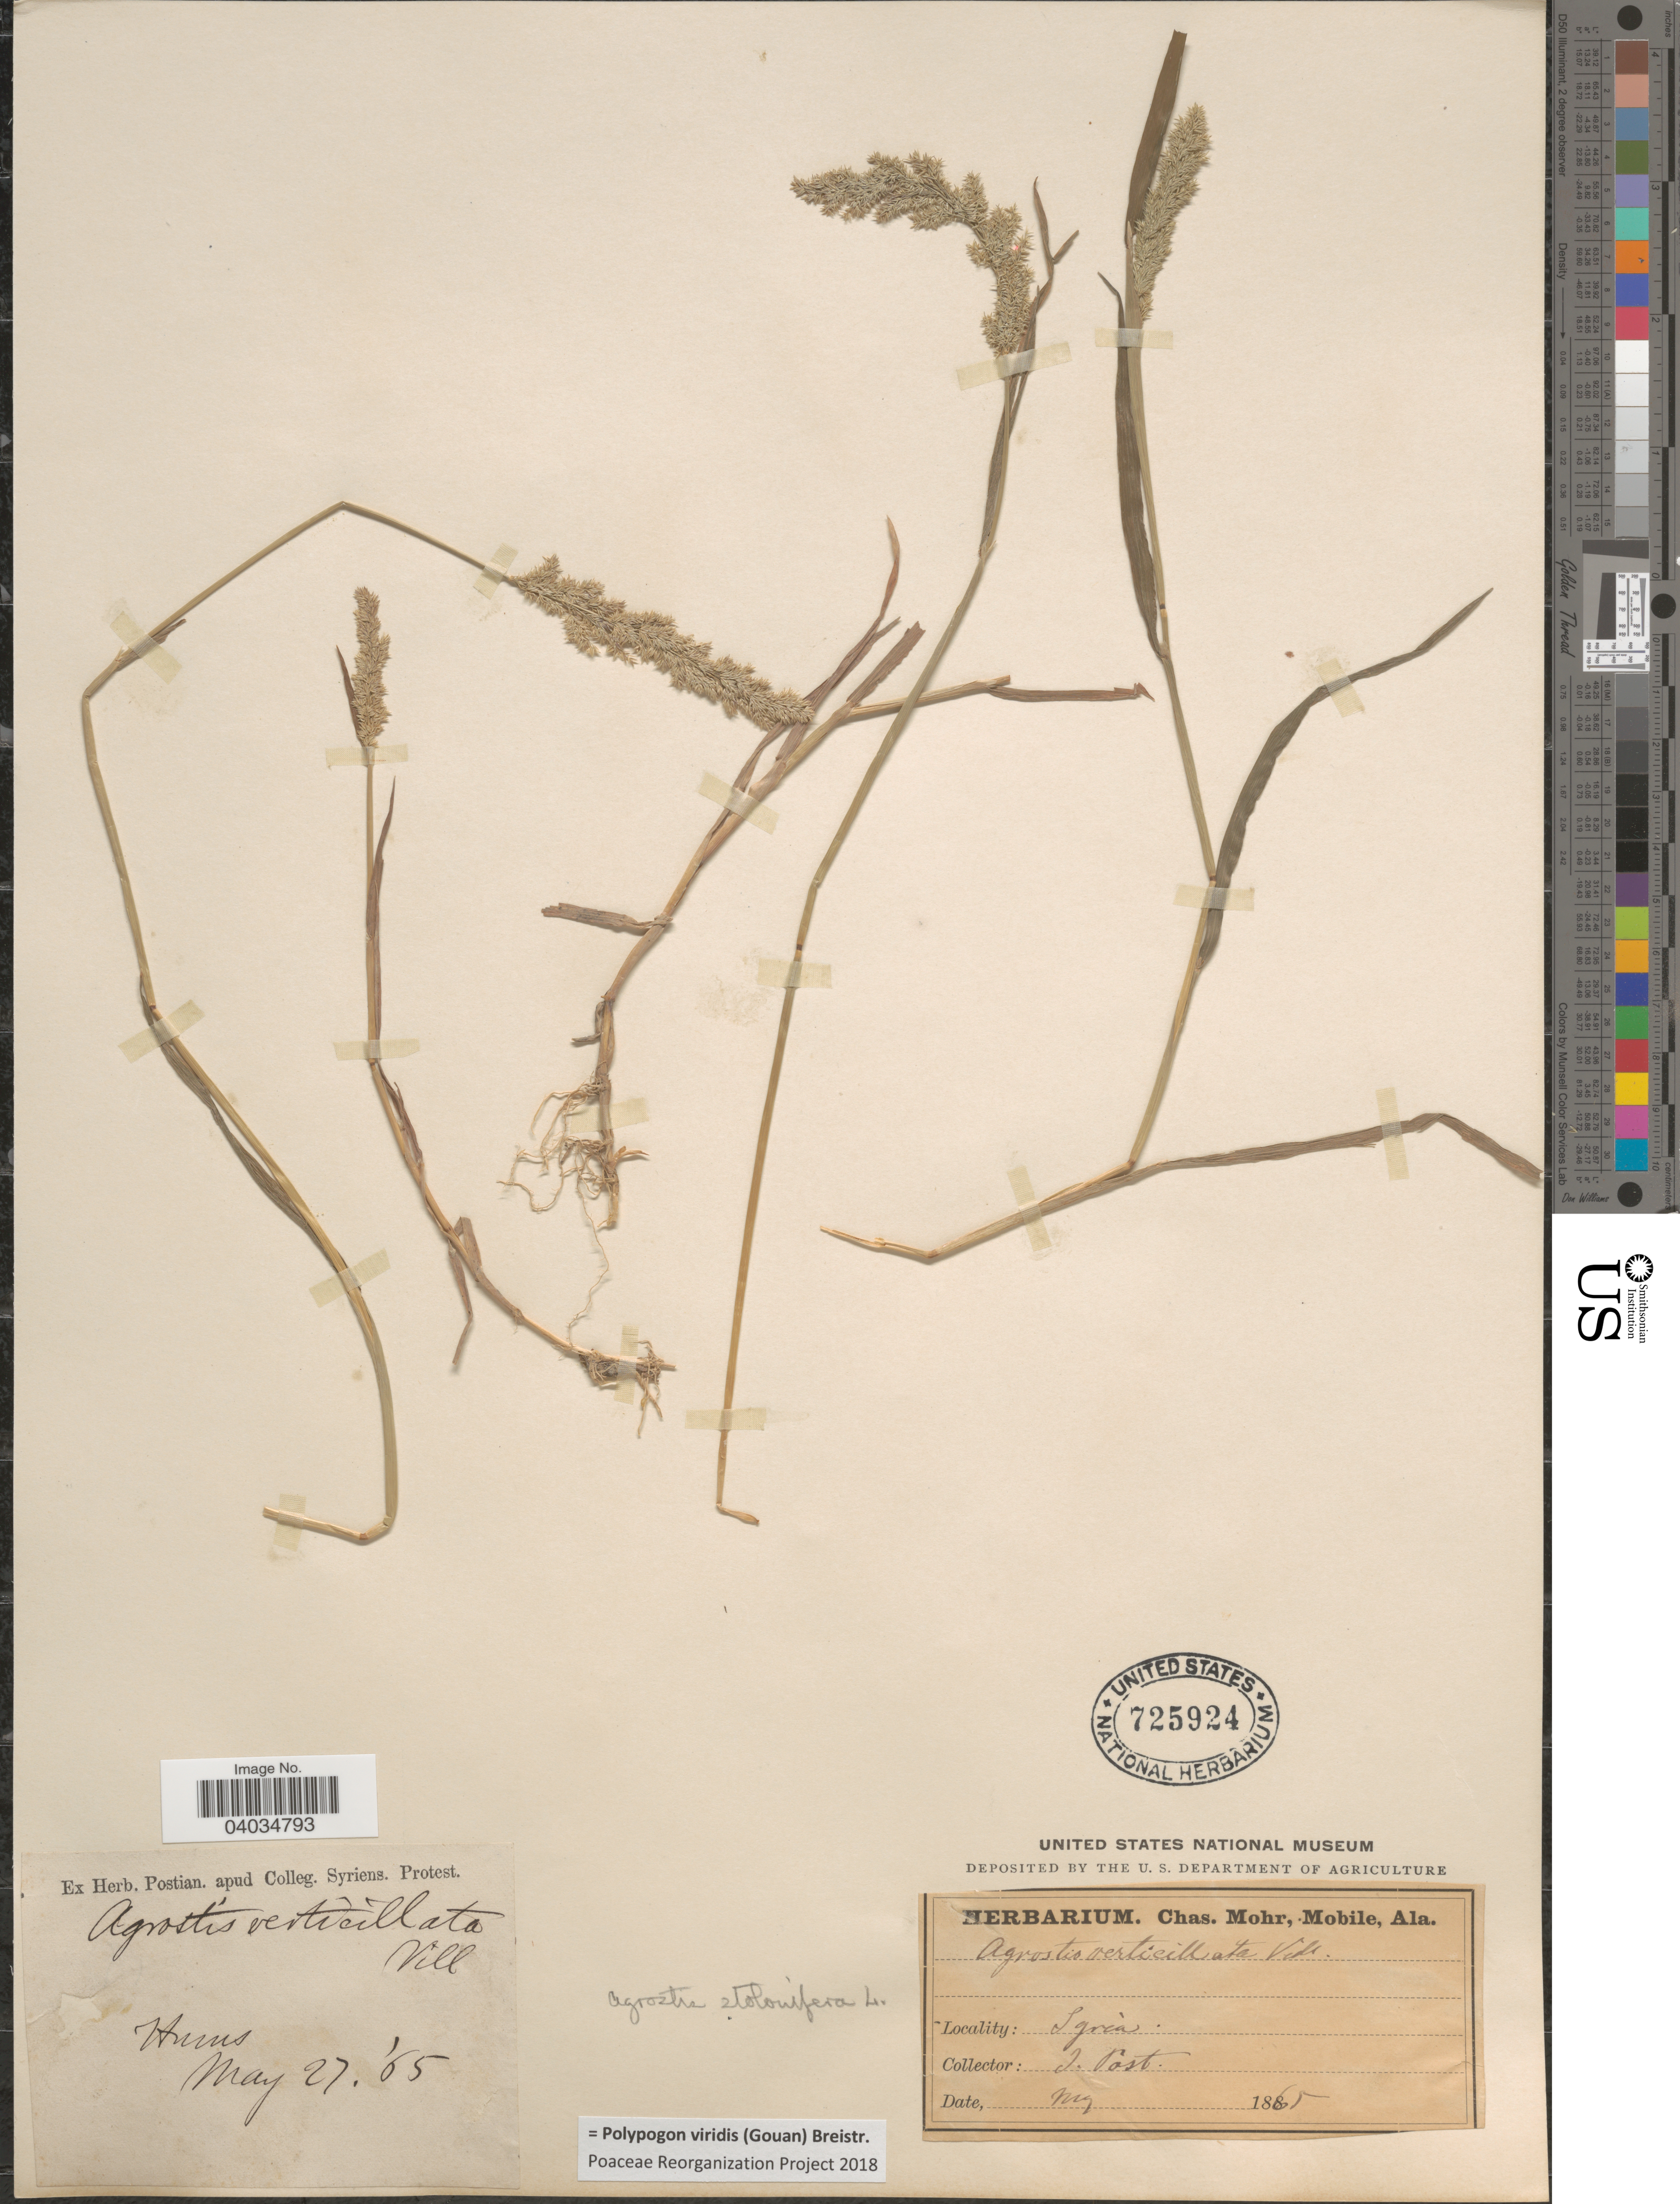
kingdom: Plantae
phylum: Tracheophyta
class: Liliopsida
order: Poales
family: Poaceae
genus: Polypogon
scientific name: Polypogon viridis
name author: (Gouan) Breistroffer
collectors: J. Post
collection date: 1865-05-27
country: Syria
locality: Hums.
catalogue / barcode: US 725924